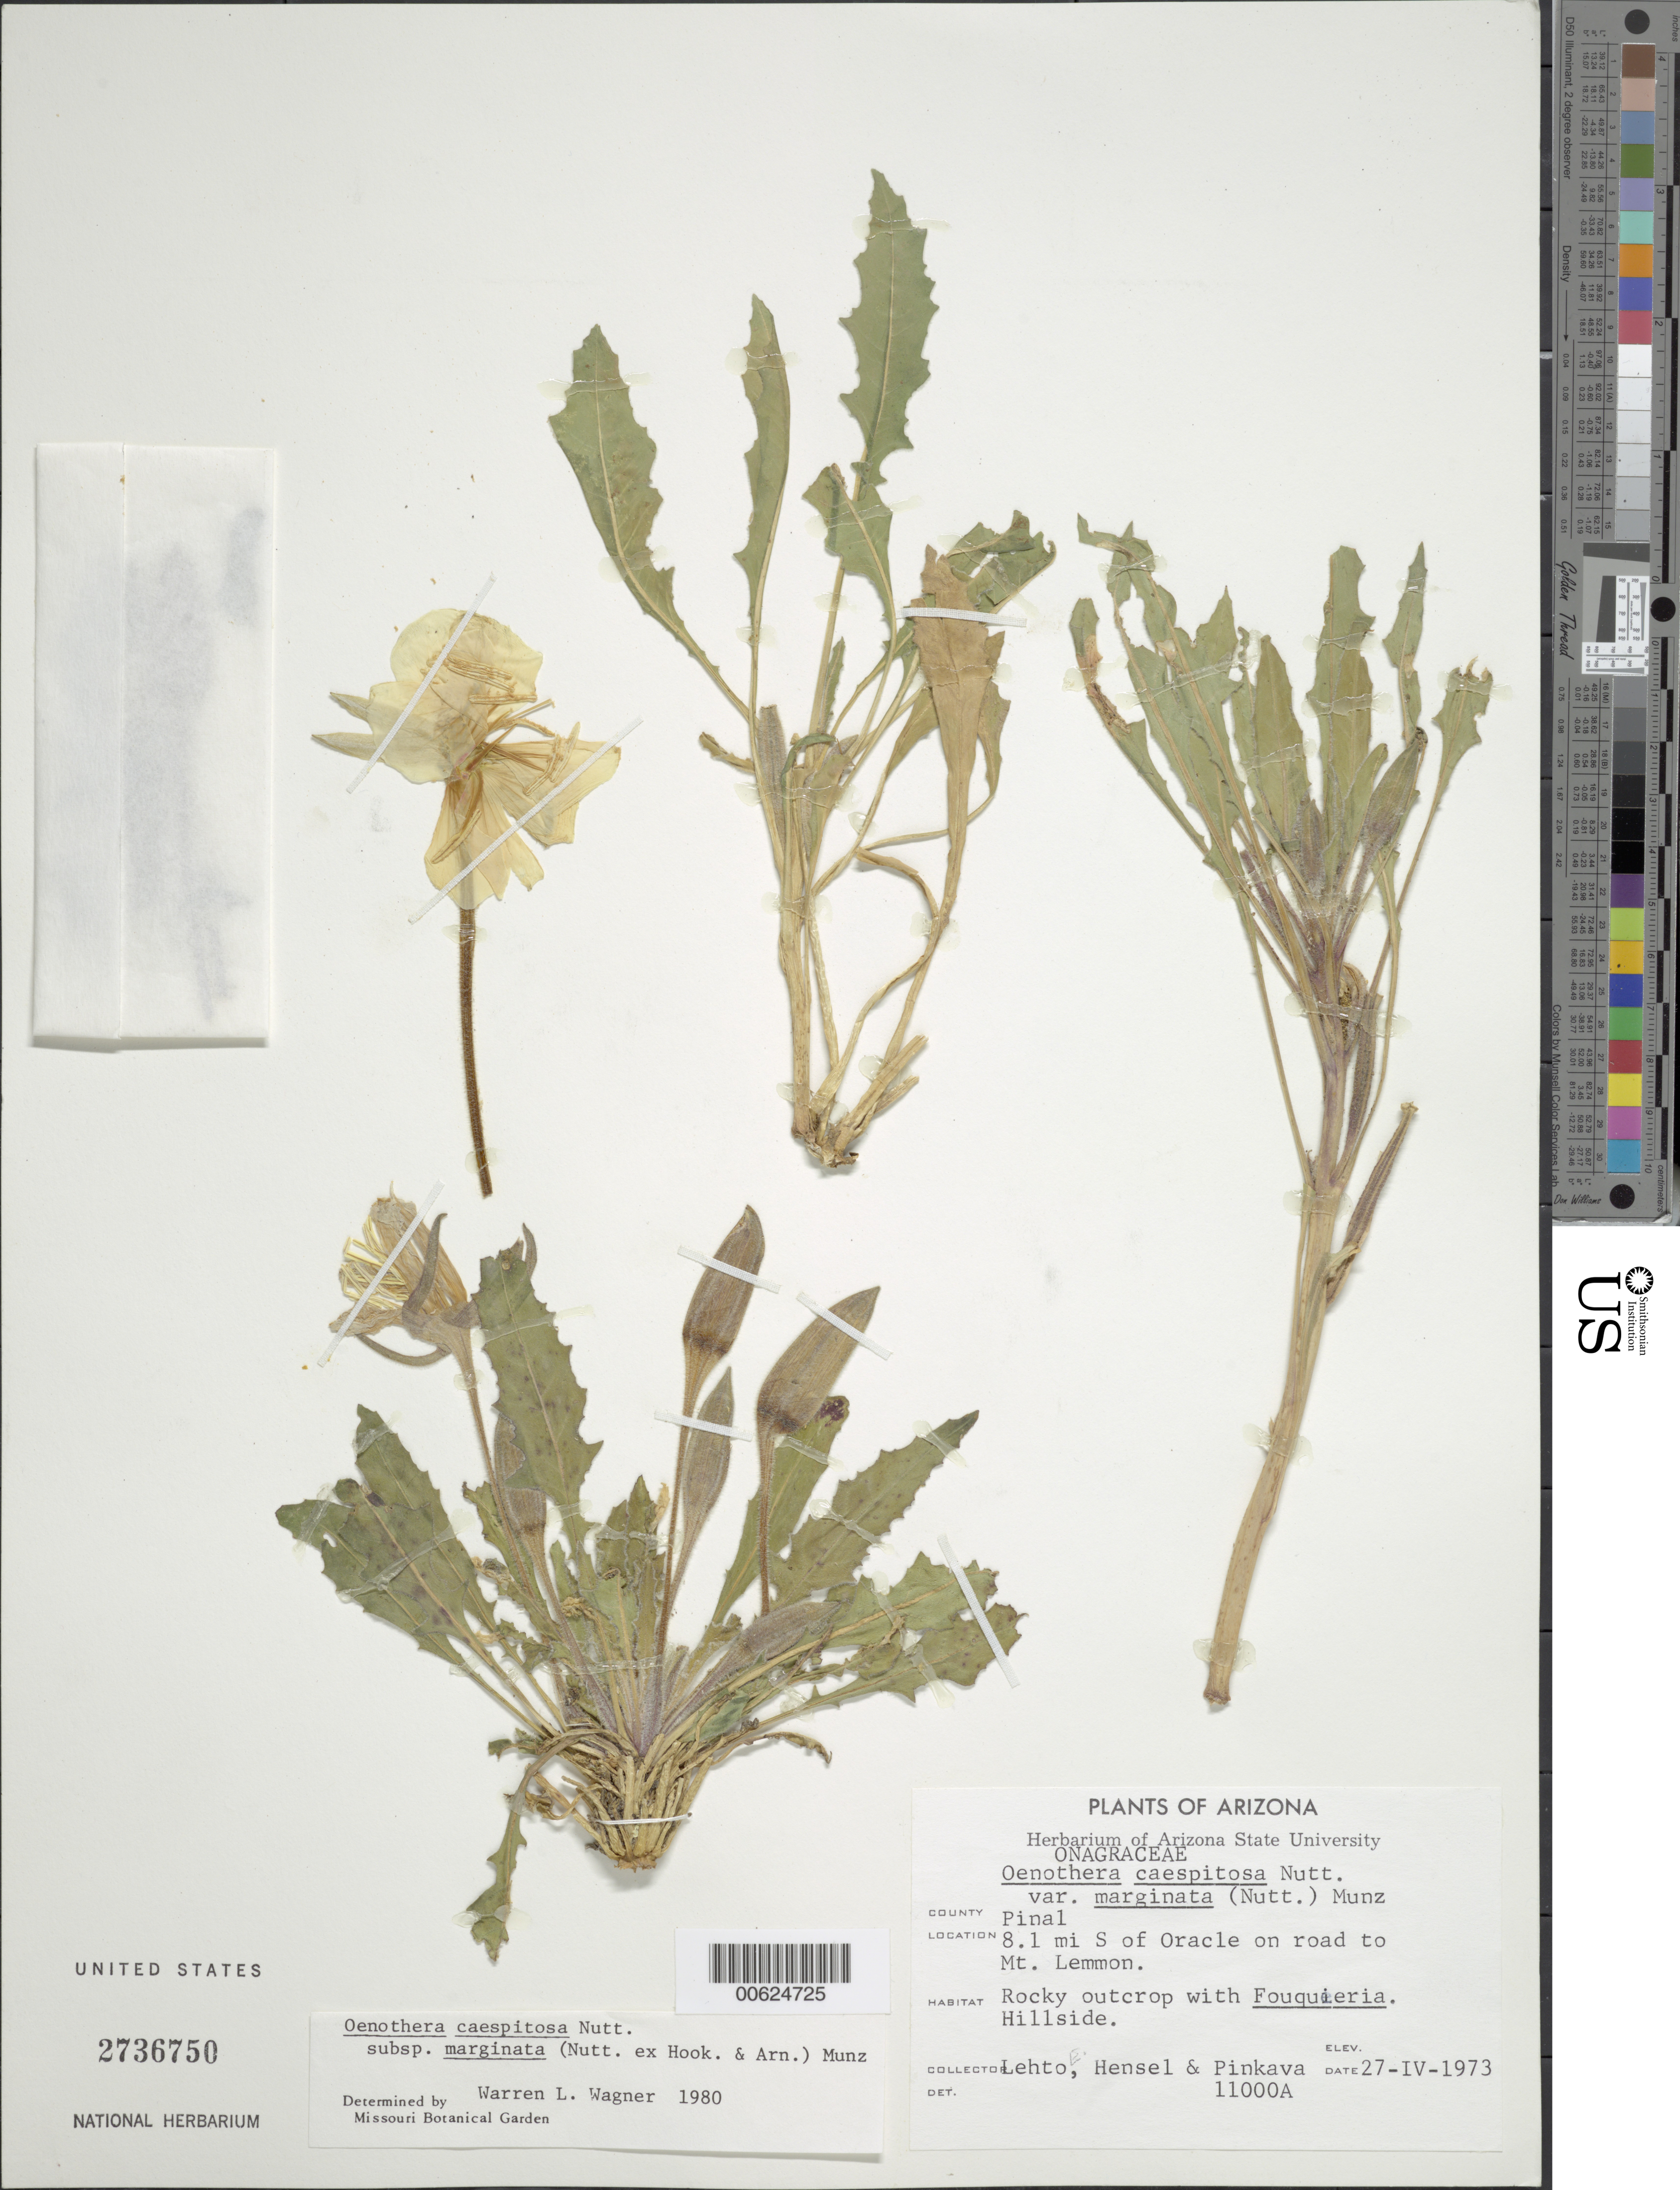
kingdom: Plantae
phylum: Tracheophyta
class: Magnoliopsida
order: Myrtales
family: Onagraceae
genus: Oenothera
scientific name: Oenothera cespitosa subsp. marginata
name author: (Nutt. ex Hook. & Arn.) Munz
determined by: Wagner, W. L., (BOT), Smithsonian Institution - National Museum of Natural History (UNITED STATES)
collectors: E. Lehto, -. Hensel & -. Pinkava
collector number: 11000A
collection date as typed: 27 Apr 1973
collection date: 1973-04-27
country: United States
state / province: Arizona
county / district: Pinal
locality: S of Oracle on road to Mt. Lemmon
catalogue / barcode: US 2736750